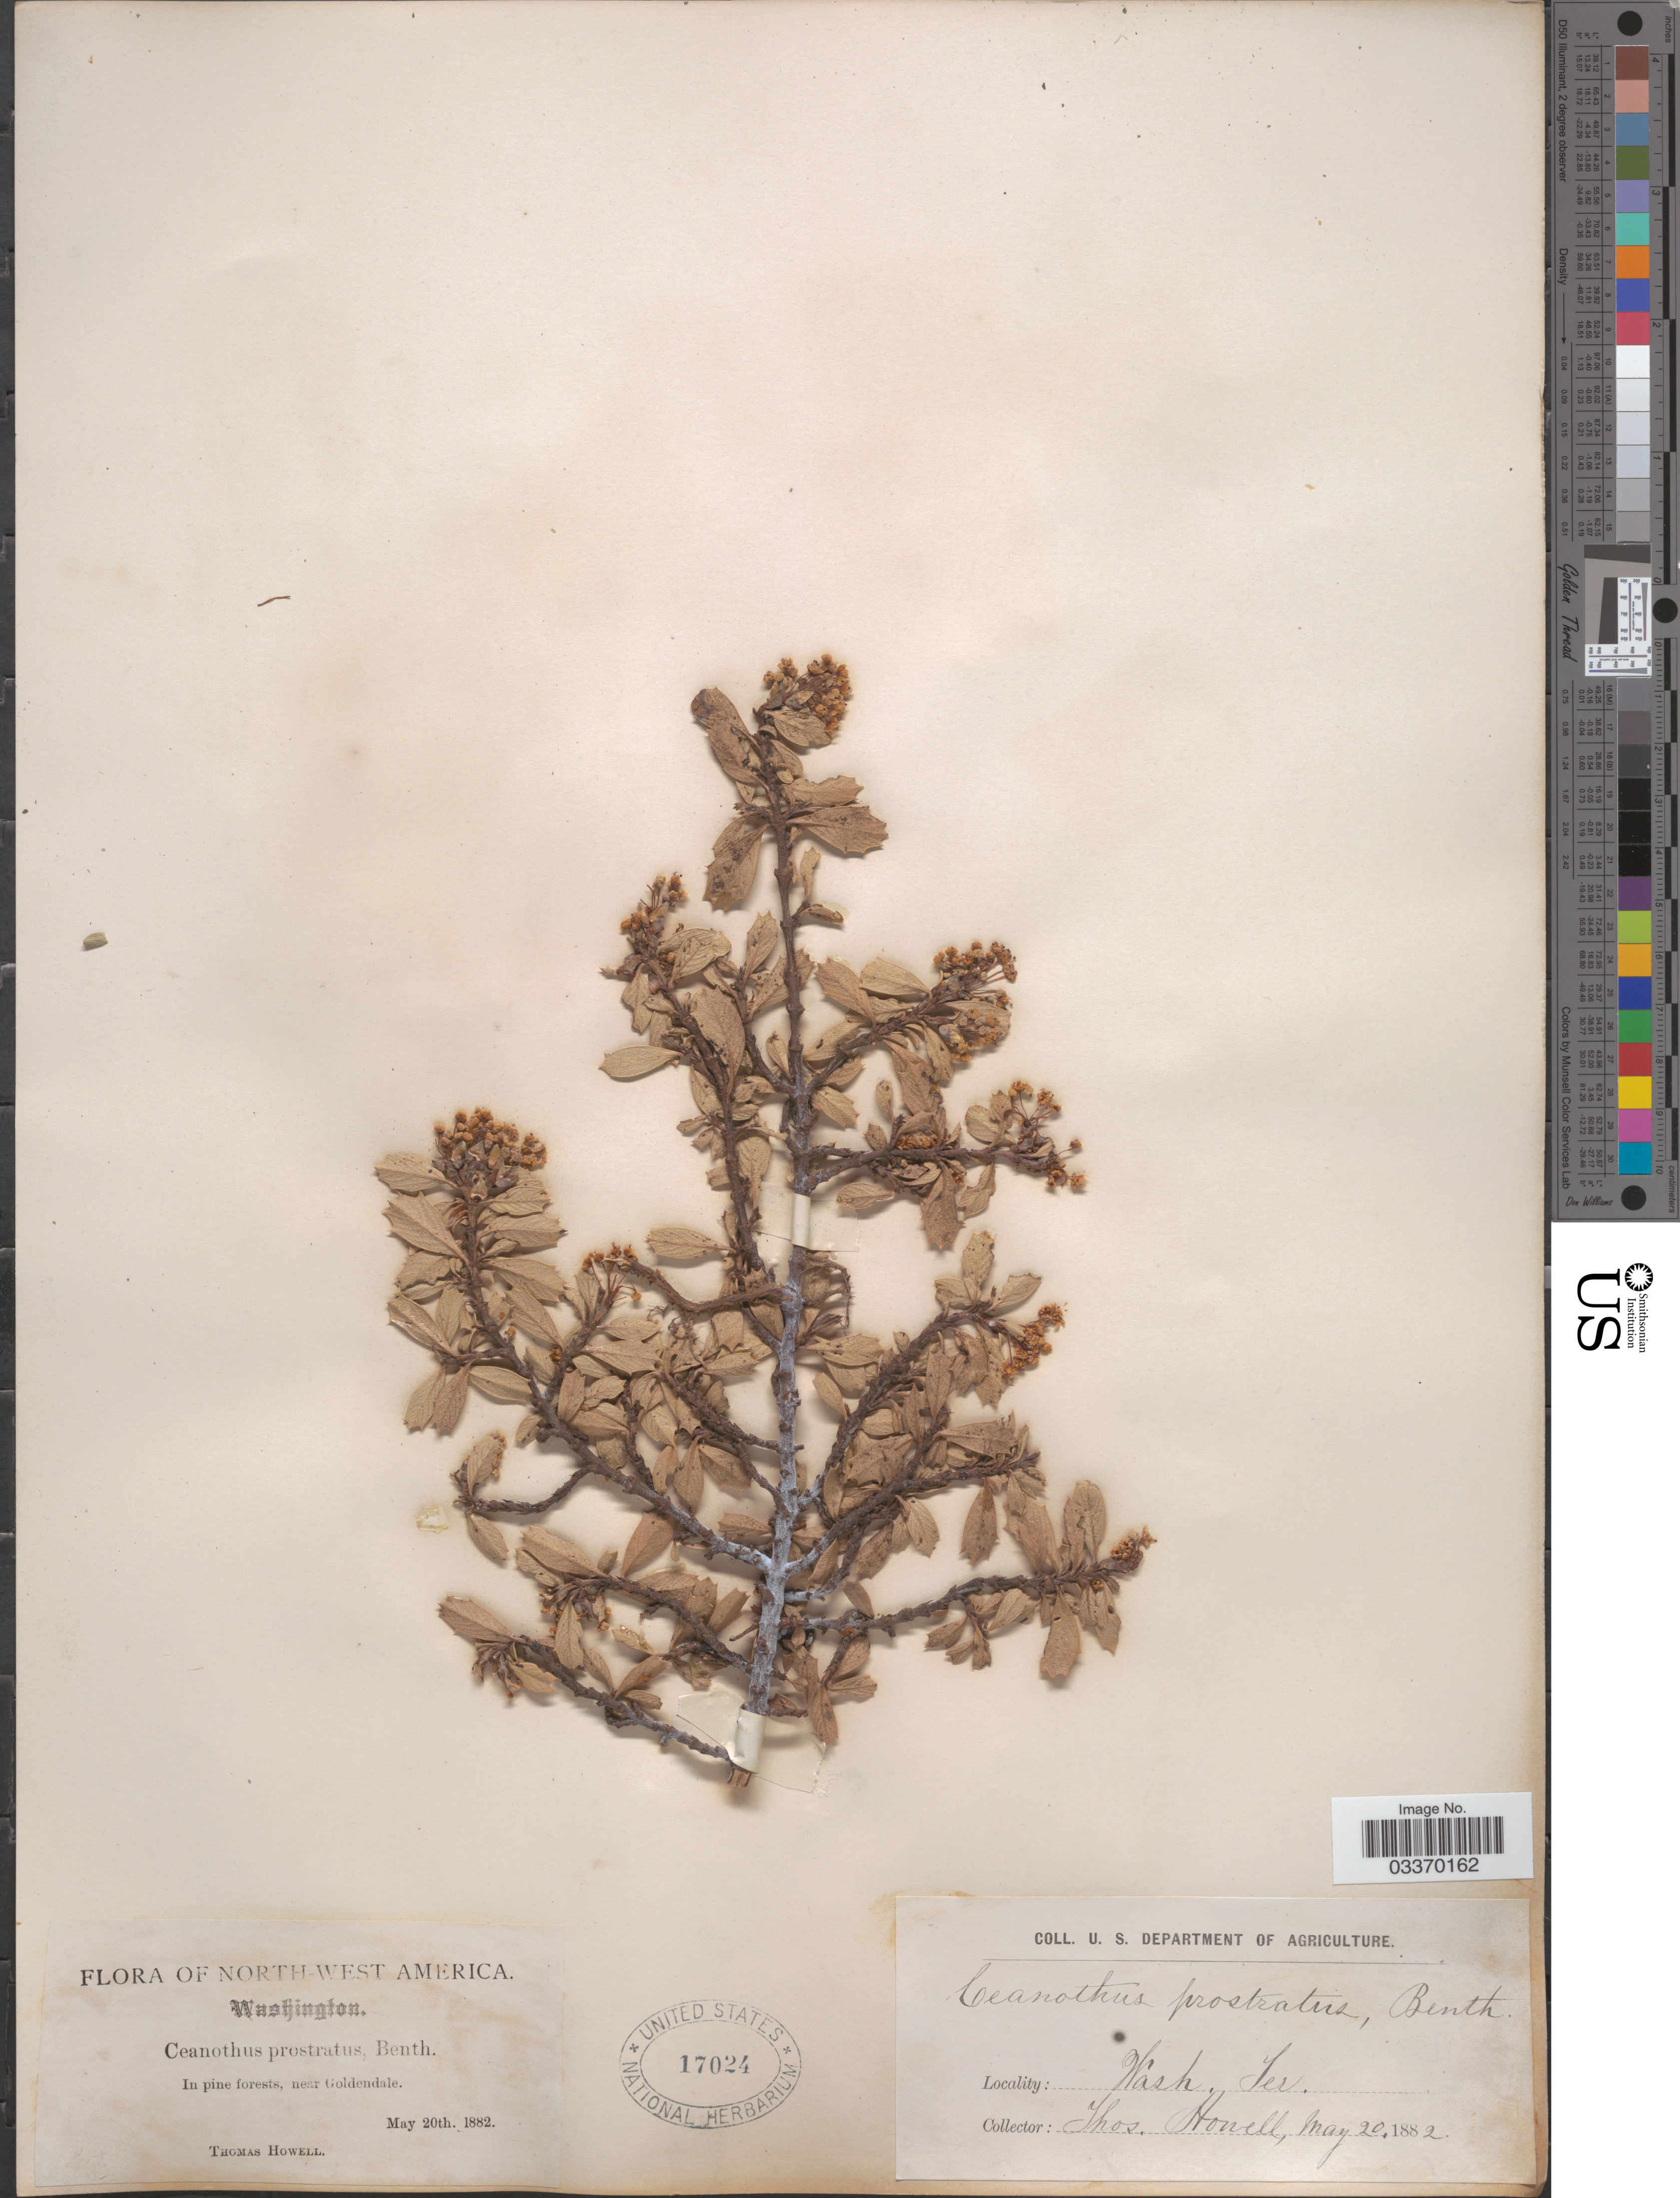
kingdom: Plantae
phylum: Tracheophyta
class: Magnoliopsida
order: Rosales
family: Rhamnaceae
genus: Ceanothus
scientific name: Ceanothus prostratus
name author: Benth.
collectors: T. Howell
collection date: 1882-05-20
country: United States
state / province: Washington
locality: Northwest America, near Goldendale, Wash. Ter.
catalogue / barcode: US 17024